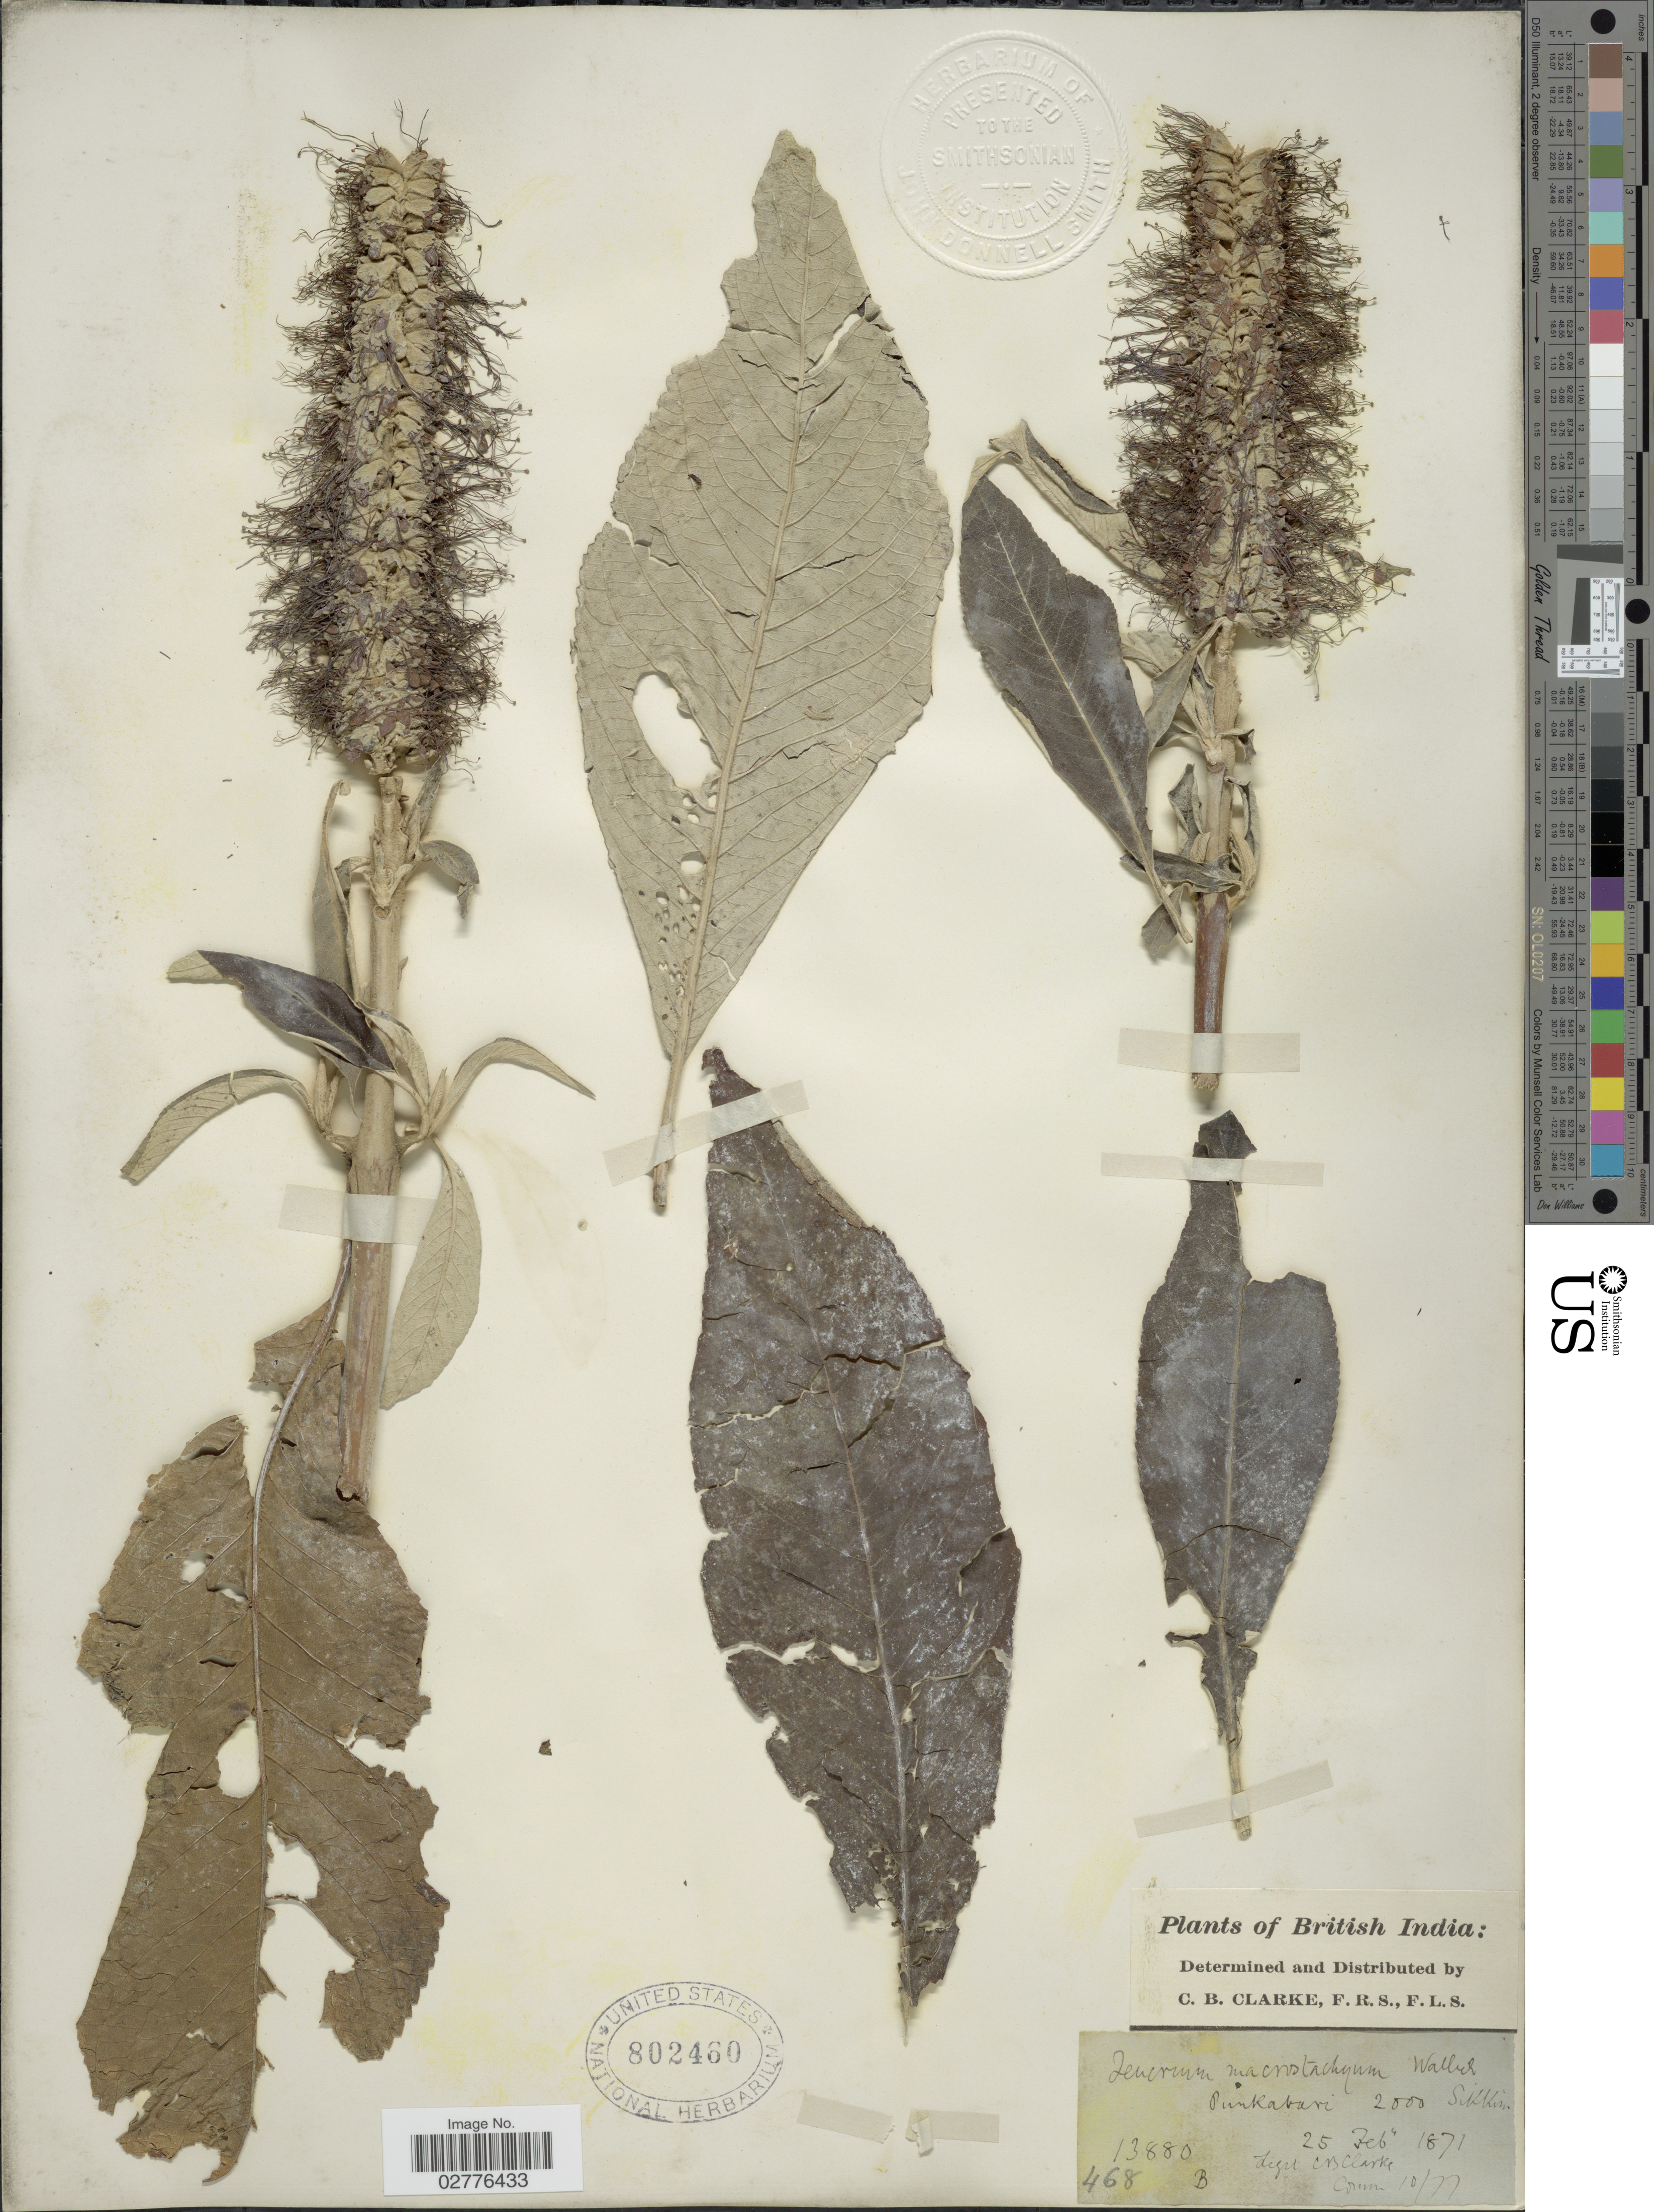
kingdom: Plantae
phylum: Tracheophyta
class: Magnoliopsida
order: Lamiales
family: Lamiaceae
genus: Leucosceptrum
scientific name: Leucosceptrum canum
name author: Sm.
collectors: C. B. Clarke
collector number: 13880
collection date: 1871-02-25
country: India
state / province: Sikkim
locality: British India. Punkabari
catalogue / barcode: US 802460